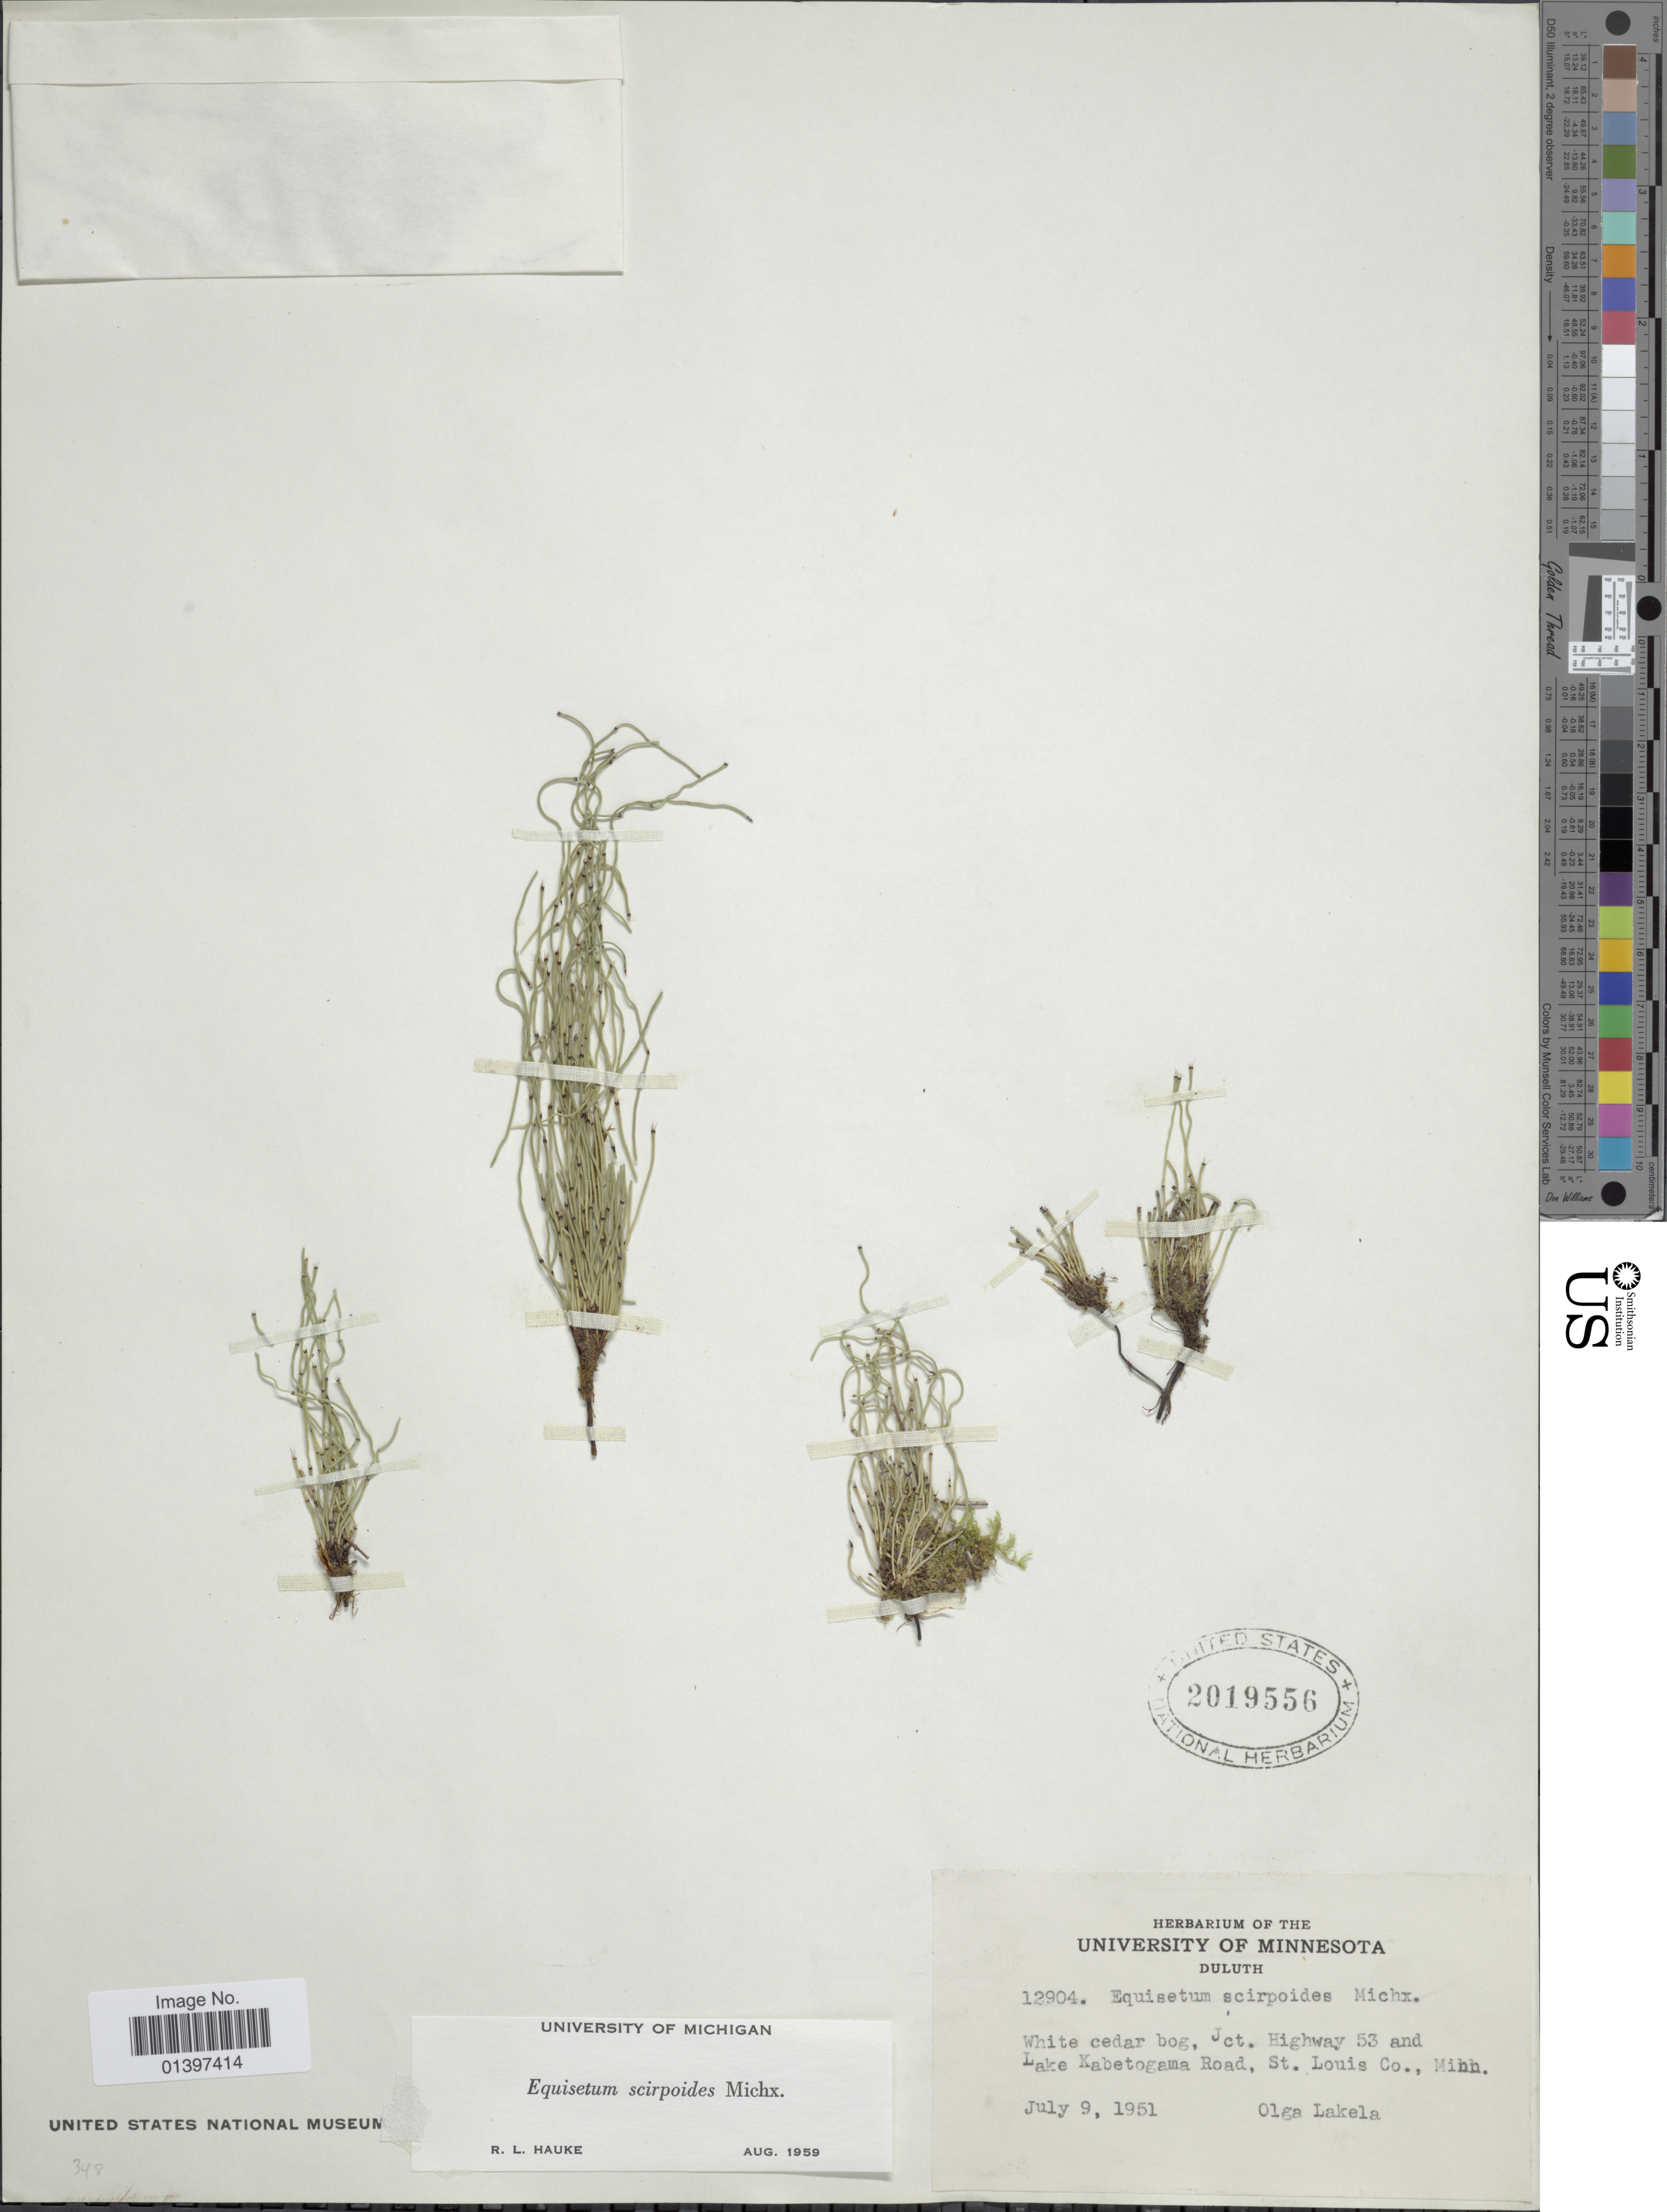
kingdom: Plantae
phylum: Tracheophyta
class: Polypodiopsida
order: Equisetales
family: Equisetaceae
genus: Equisetum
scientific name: Equisetum scirpoides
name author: Michx.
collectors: O. K. Lakela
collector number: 12904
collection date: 1951-07-09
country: United States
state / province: Minnesota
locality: Duluth, Highway 53 and Lake Kabetogama Road, St. Louis Co., Minn.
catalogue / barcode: US 2019556